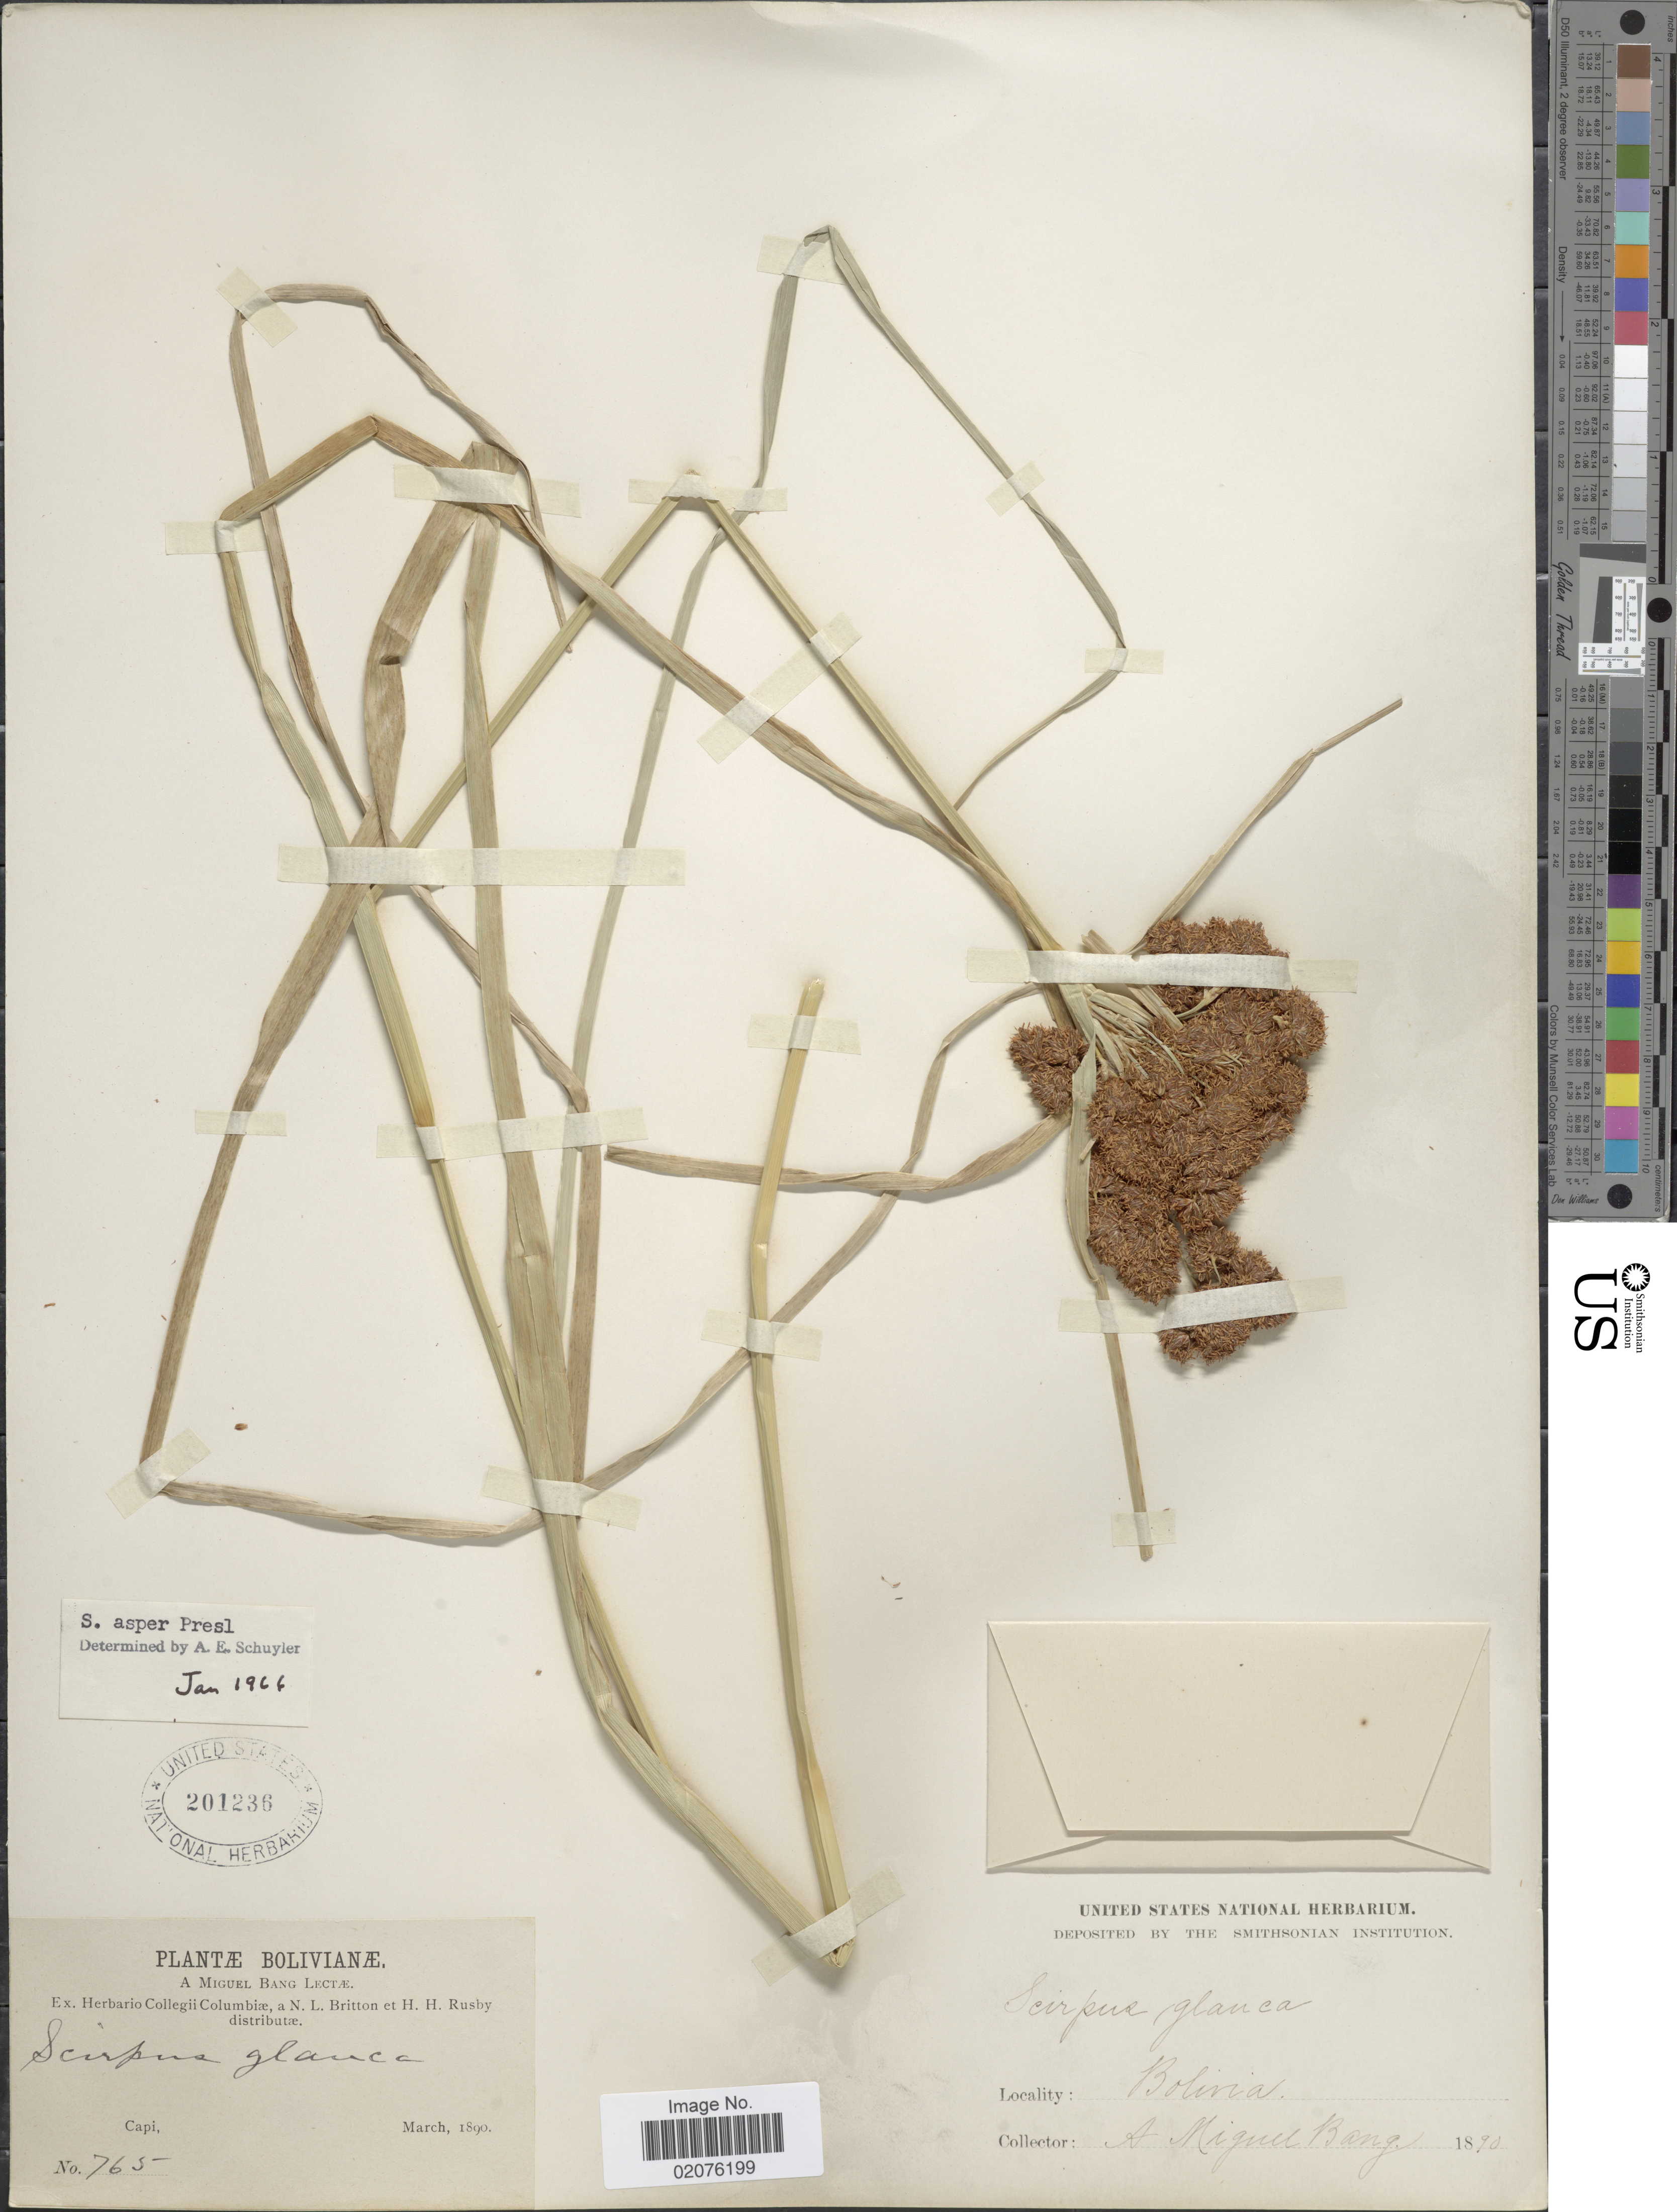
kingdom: Plantae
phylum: Tracheophyta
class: Liliopsida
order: Poales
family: Cyperaceae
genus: Rhodoscirpus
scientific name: Rhodoscirpus asper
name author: (J. Presl & C. Presl) Lév.-Bourret et al.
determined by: Strong, Mark T., (BOT), Smithsonian Institution - National Museum of Natural History (UNITED STATES)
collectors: M. Bang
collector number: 765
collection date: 1890-03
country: Bolivia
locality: Capi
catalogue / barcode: US 201236